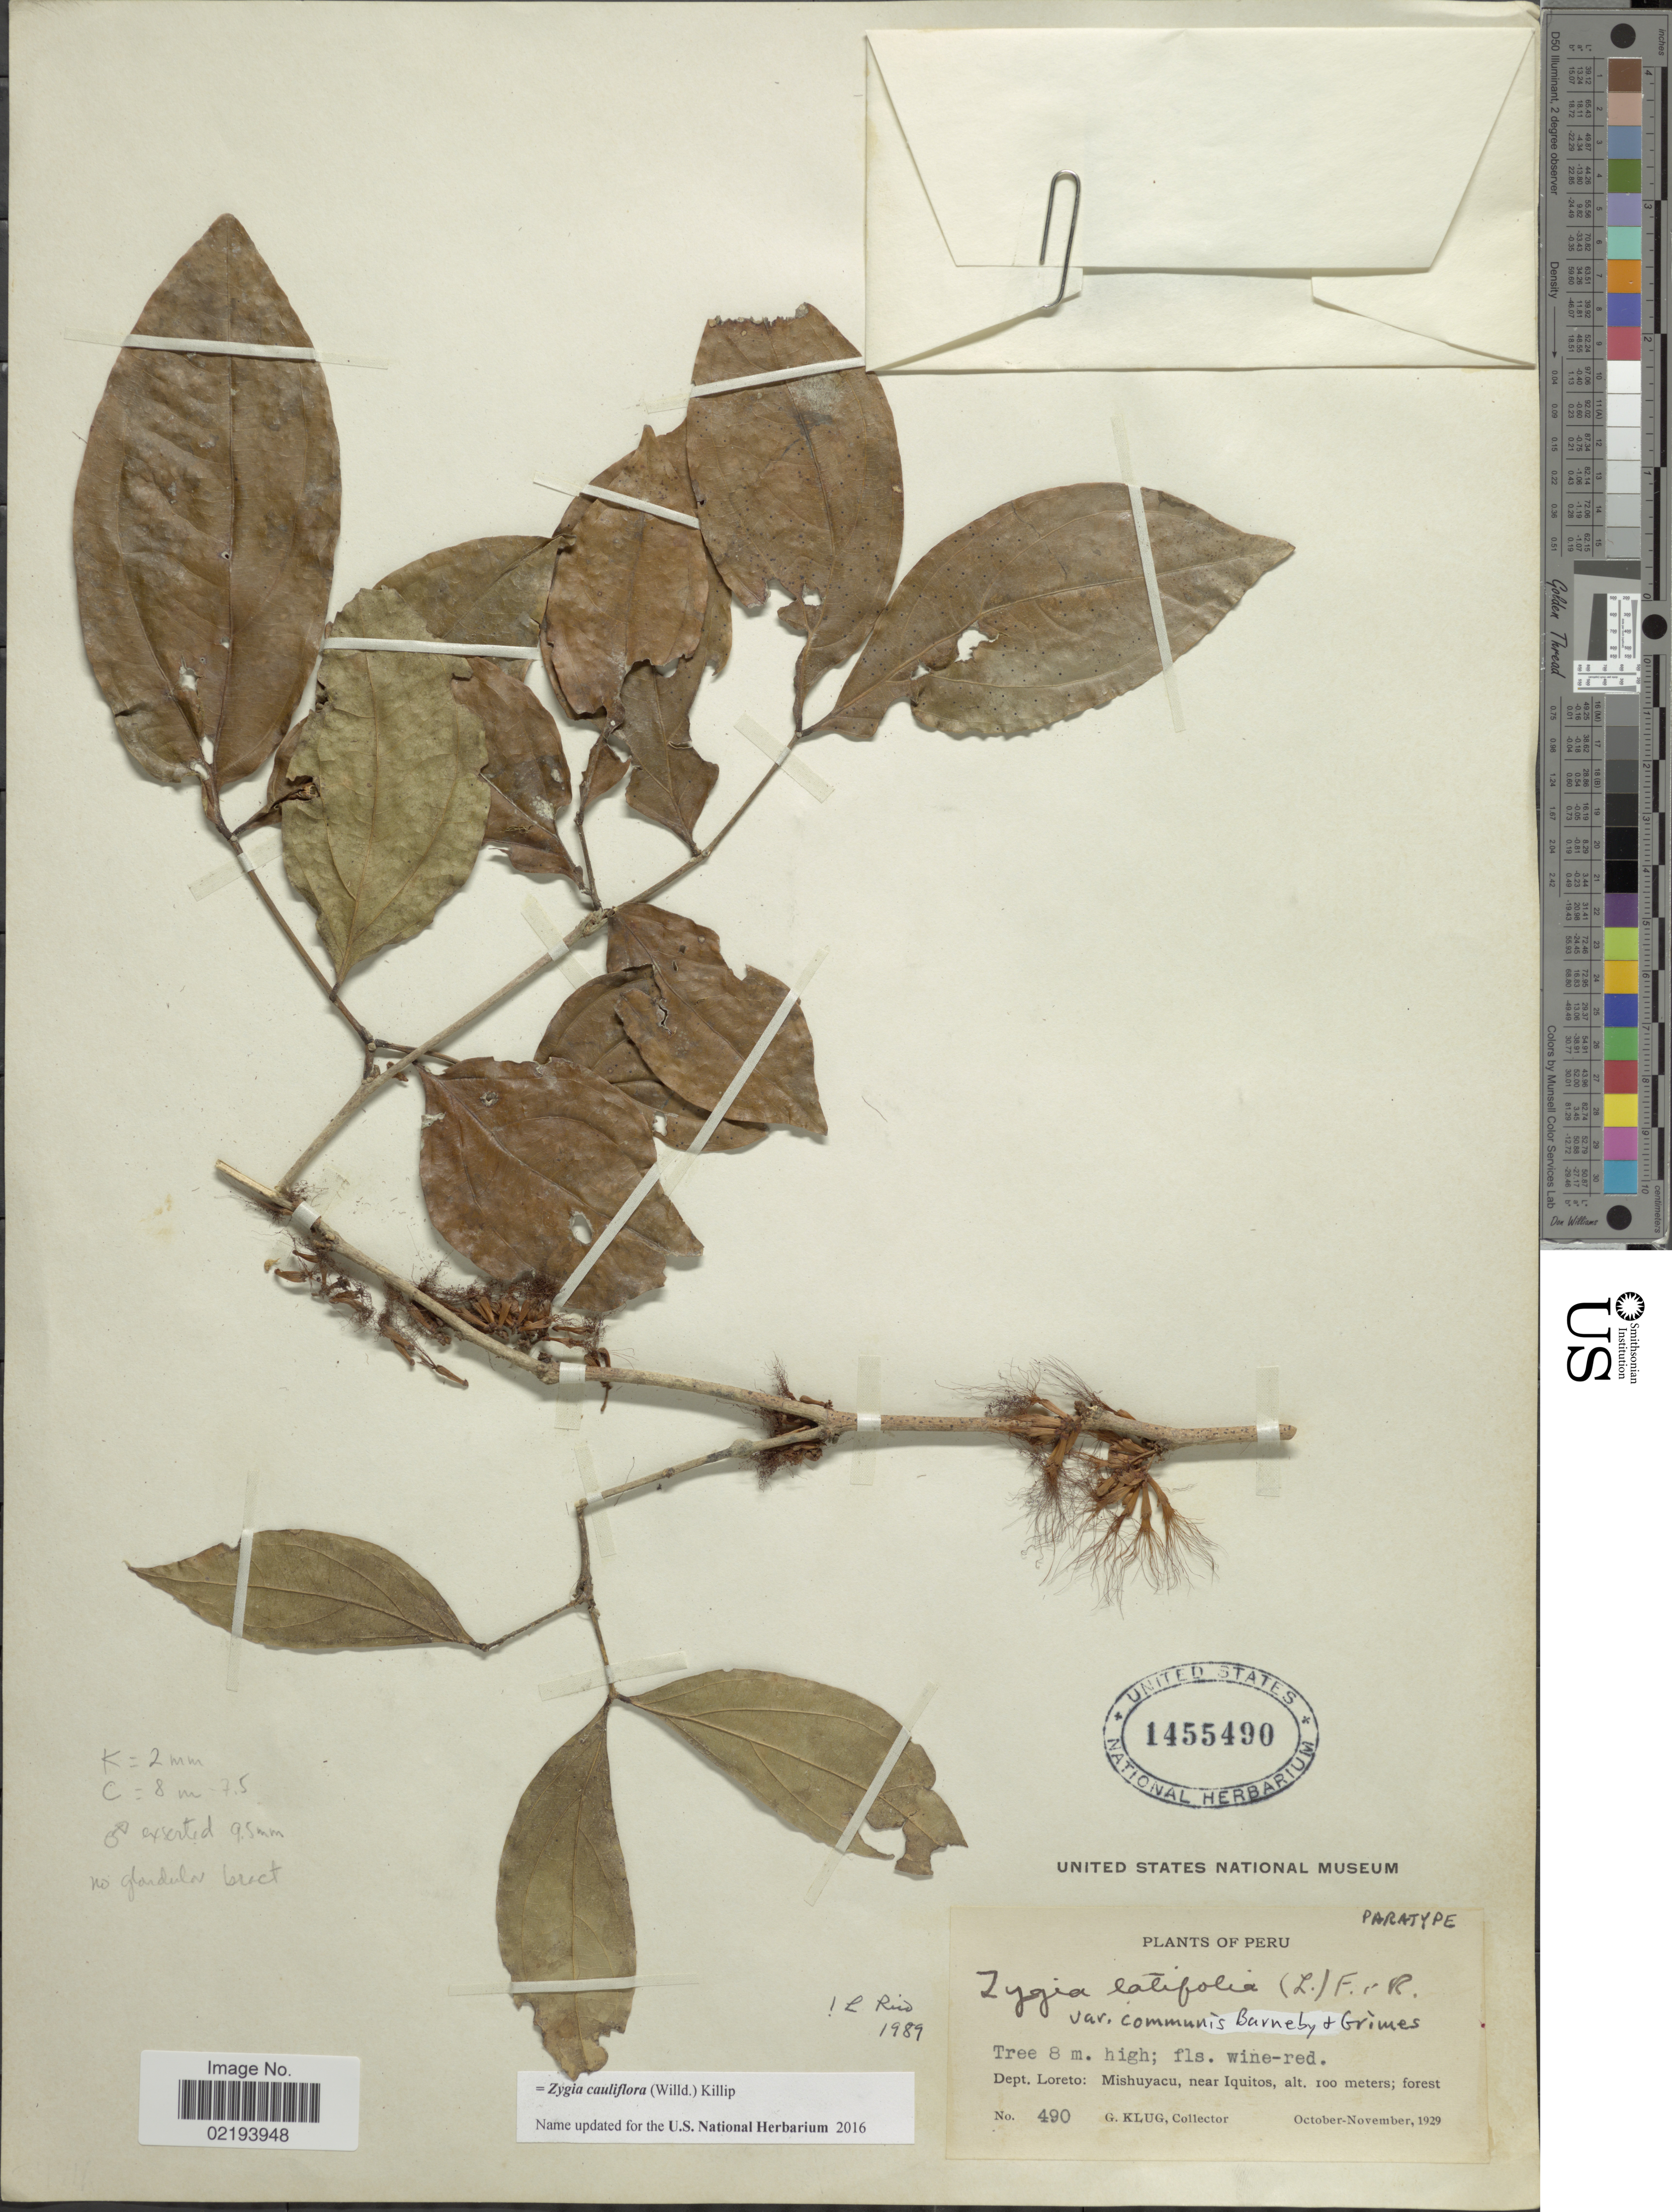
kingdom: Plantae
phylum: Tracheophyta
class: Magnoliopsida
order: Fabales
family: Fabaceae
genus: Zygia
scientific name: Zygia cauliflora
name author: (Willd.) Killip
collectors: G. Klug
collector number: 490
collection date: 1929-10/1929-11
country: Peru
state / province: Loreto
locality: Dept. Loreto: Mishuyacu, near Iquitos; forest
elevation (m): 100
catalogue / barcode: US 1455490